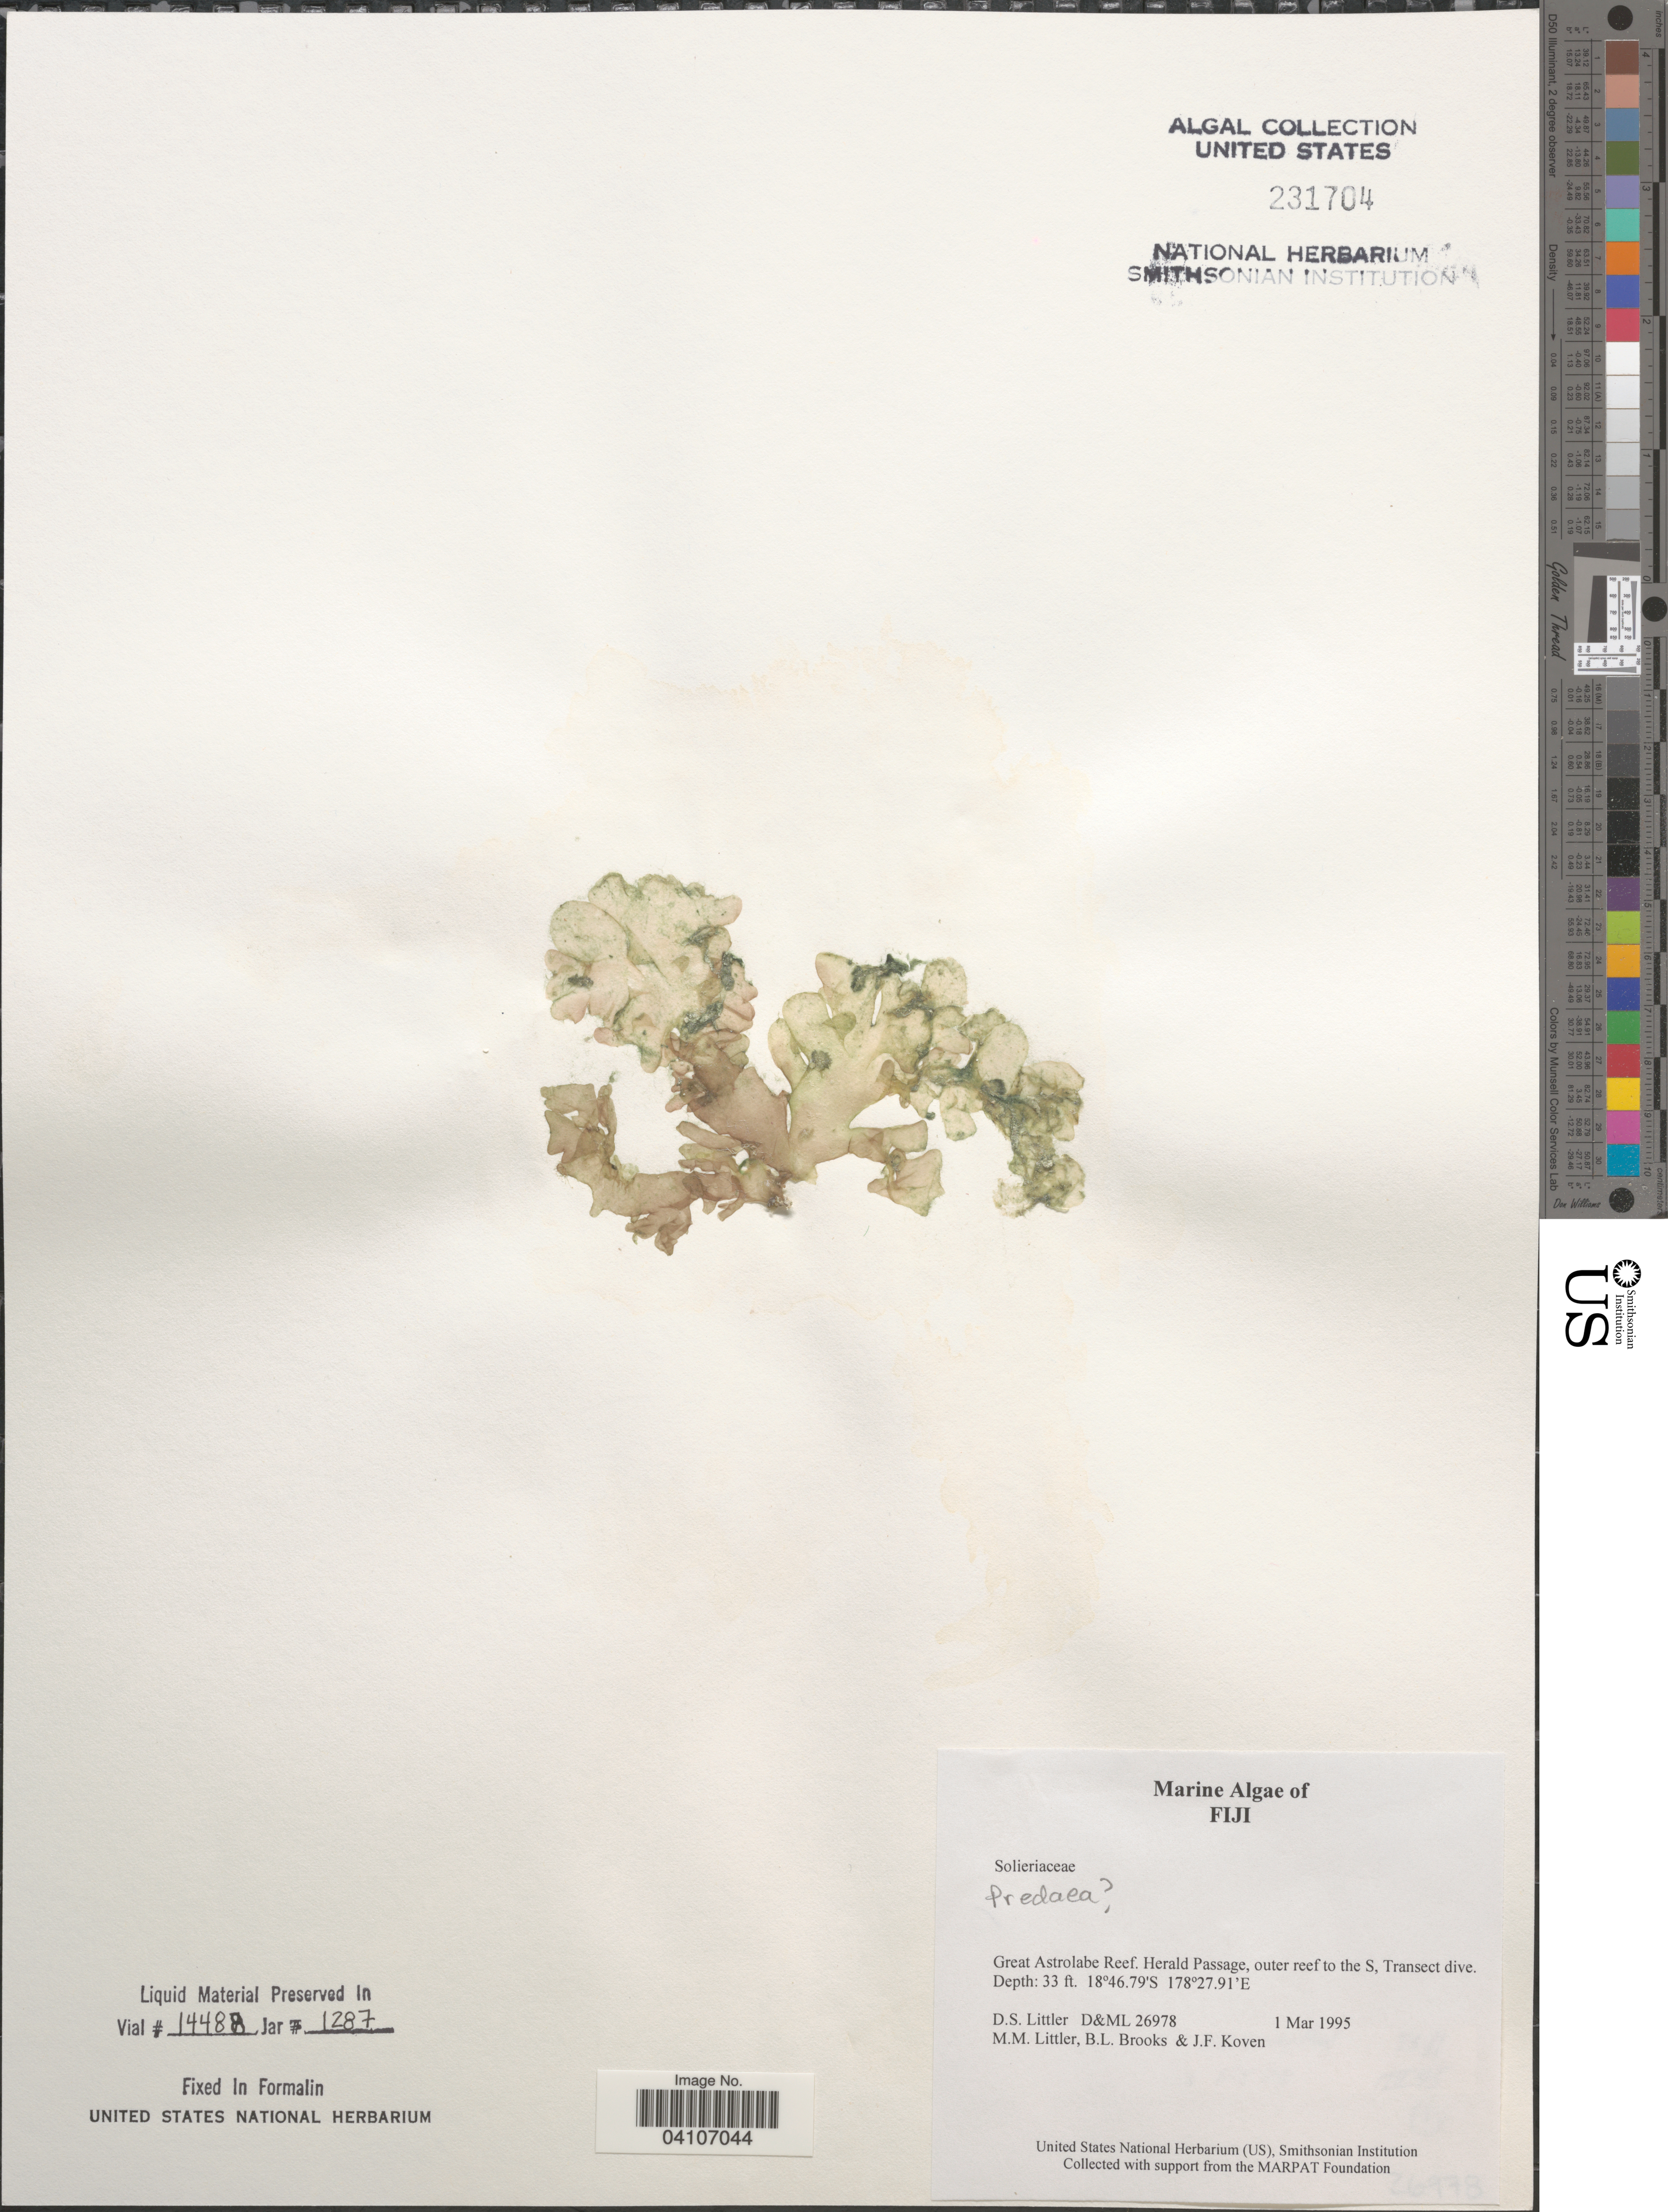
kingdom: Plantae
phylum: Rhodophyta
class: Florideophyceae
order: Nemastomatales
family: Nemastomataceae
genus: Predaea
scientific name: Predaea sp.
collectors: D. S. Littler, B. Brooks & J. Koven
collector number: D&ML26978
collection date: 1995-03-01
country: Fiji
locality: Great Astrolabe Reef. Herald Passage, outer reef to the S, Transect dive.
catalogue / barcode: US 231704